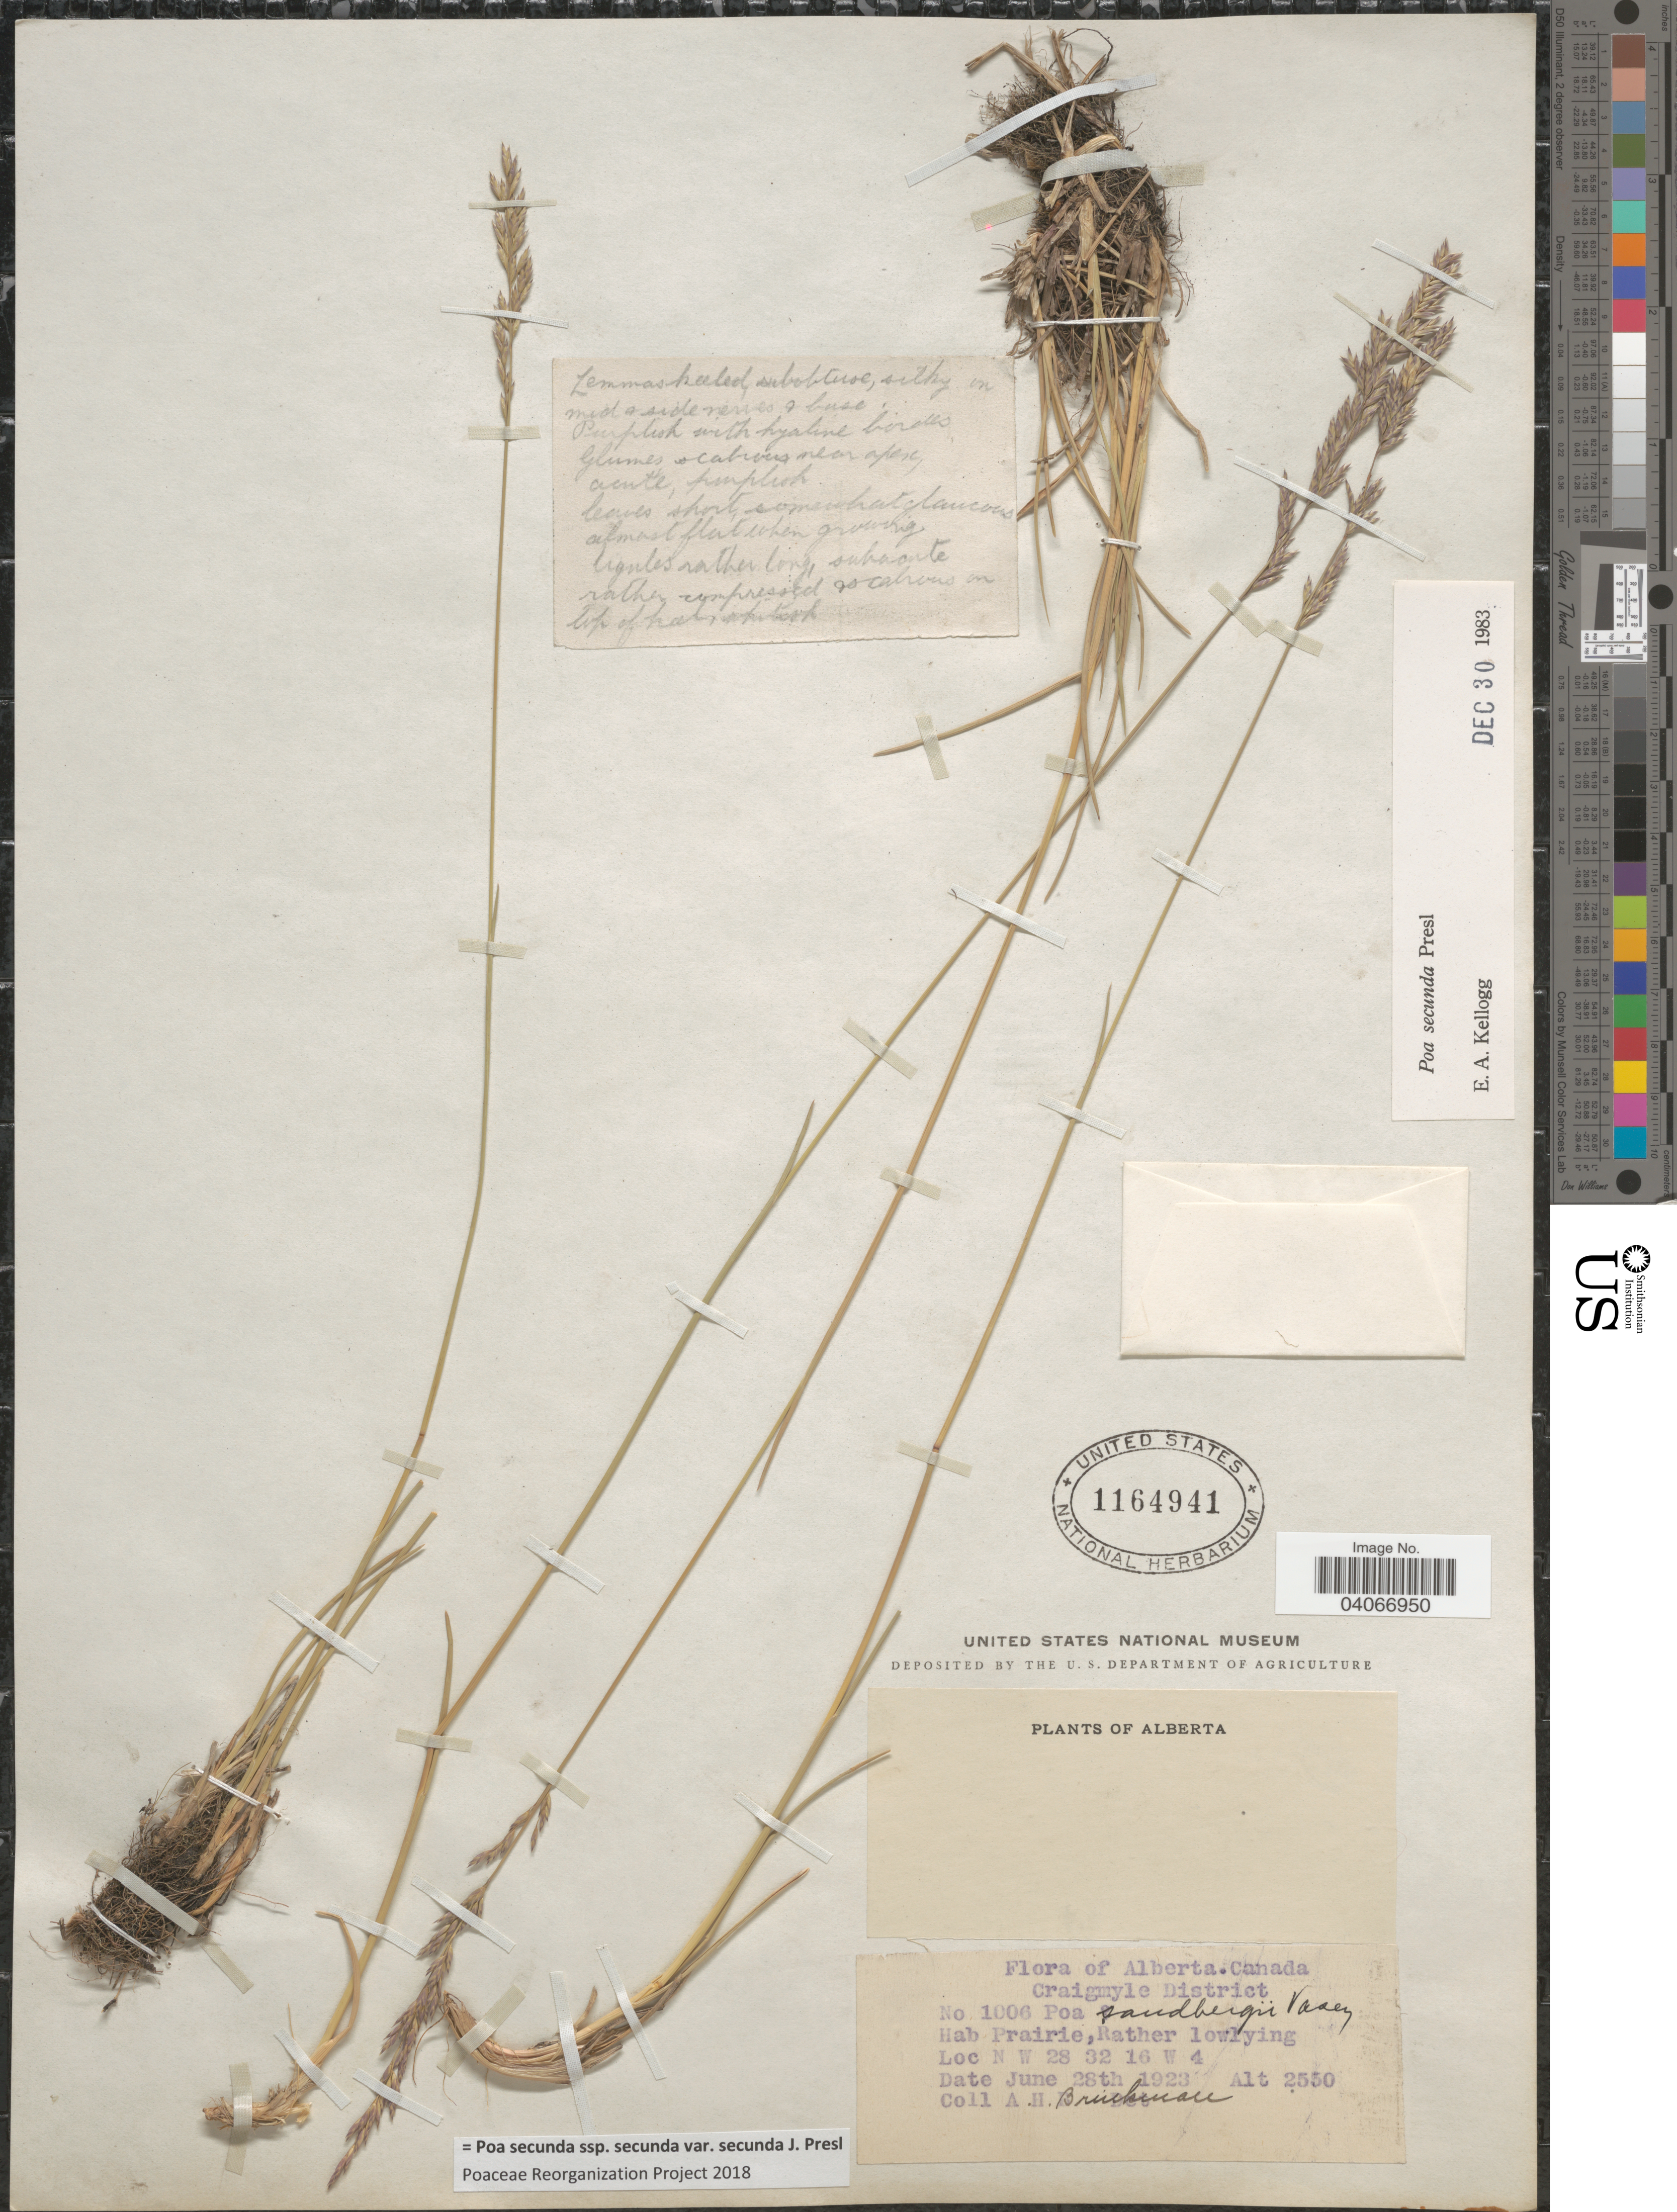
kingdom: Plantae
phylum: Tracheophyta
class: Liliopsida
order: Poales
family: Poaceae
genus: Poa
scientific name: Poa secunda subsp. secunda var. secunda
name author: J. Presl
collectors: A. Brinkman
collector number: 1006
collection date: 1923-06-28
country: Canada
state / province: Alberta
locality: Craigmyle District. Prairie. N W 28 32 16 W 4.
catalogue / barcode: US 1164941